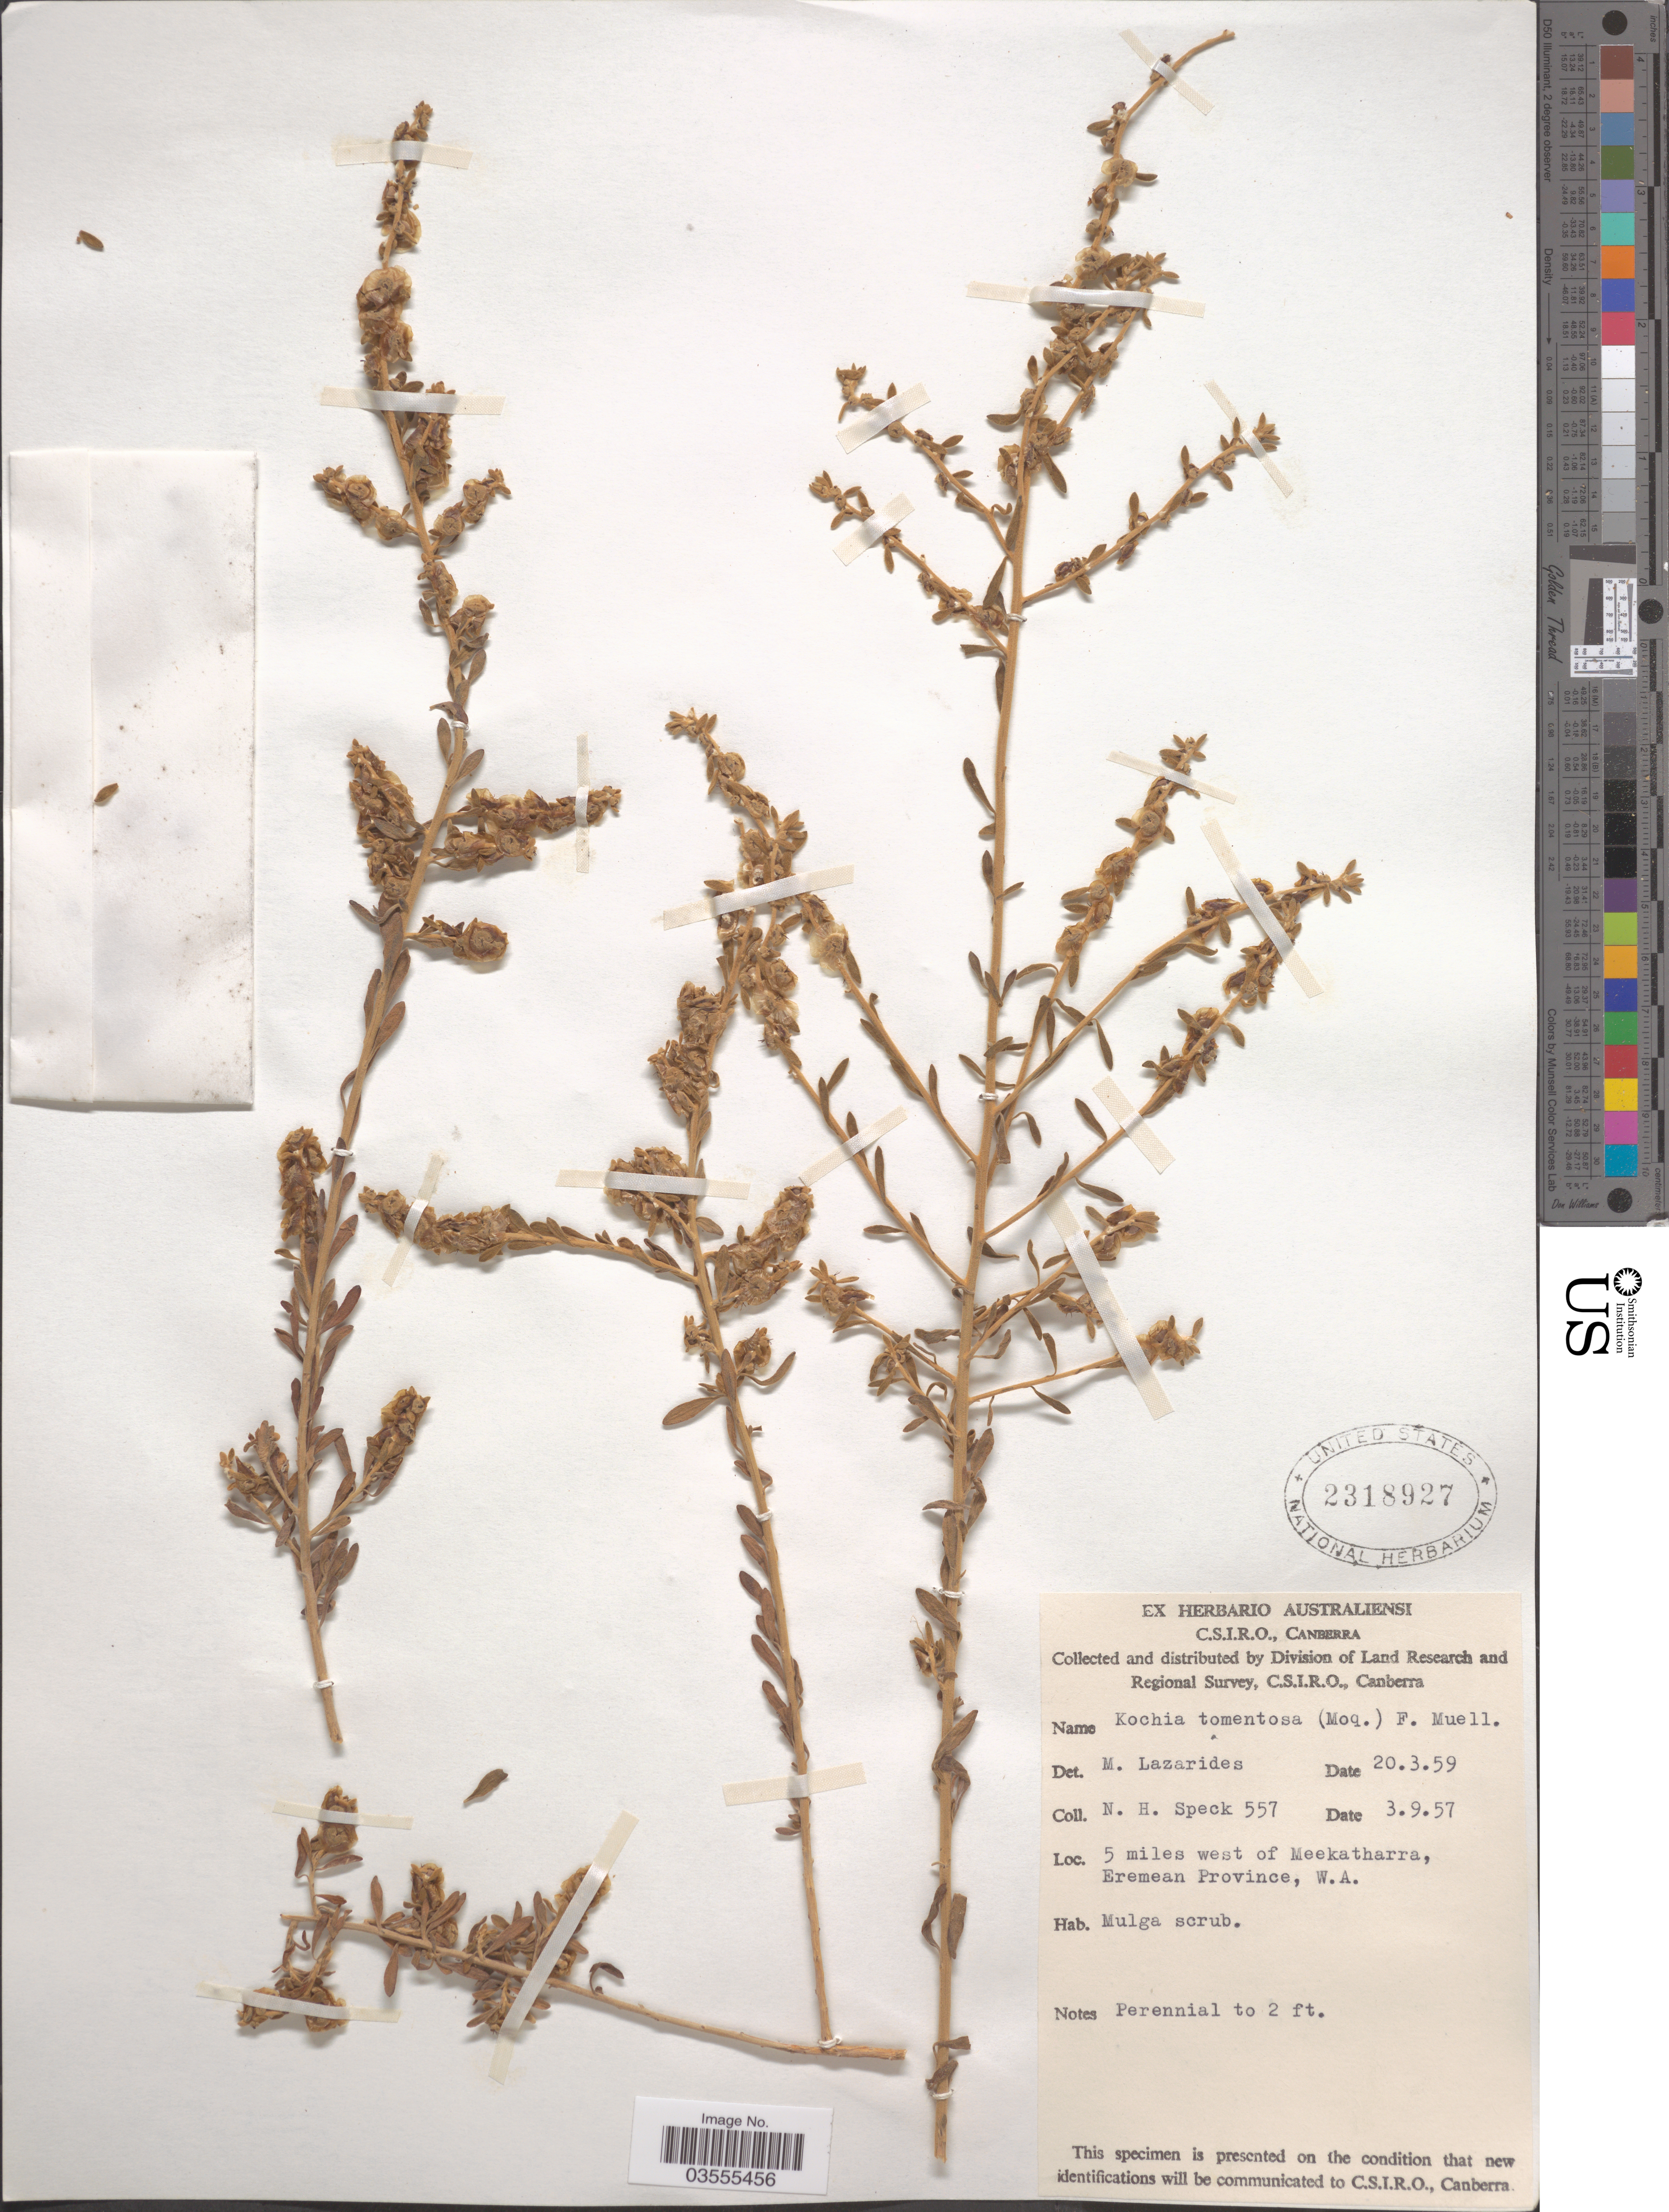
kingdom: Plantae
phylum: Tracheophyta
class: Magnoliopsida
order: Caryophyllales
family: Amaranthaceae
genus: Maireana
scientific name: Maireana planifolia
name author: (F. Muell.) Paul G. Wilson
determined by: Wilson, Paul G.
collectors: N. Speck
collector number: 557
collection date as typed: Transcribed d/m/y: 3/9/57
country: Australia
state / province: Western Australia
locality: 5 miles west of Meekatharra, Eremean Province.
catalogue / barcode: US 2318927